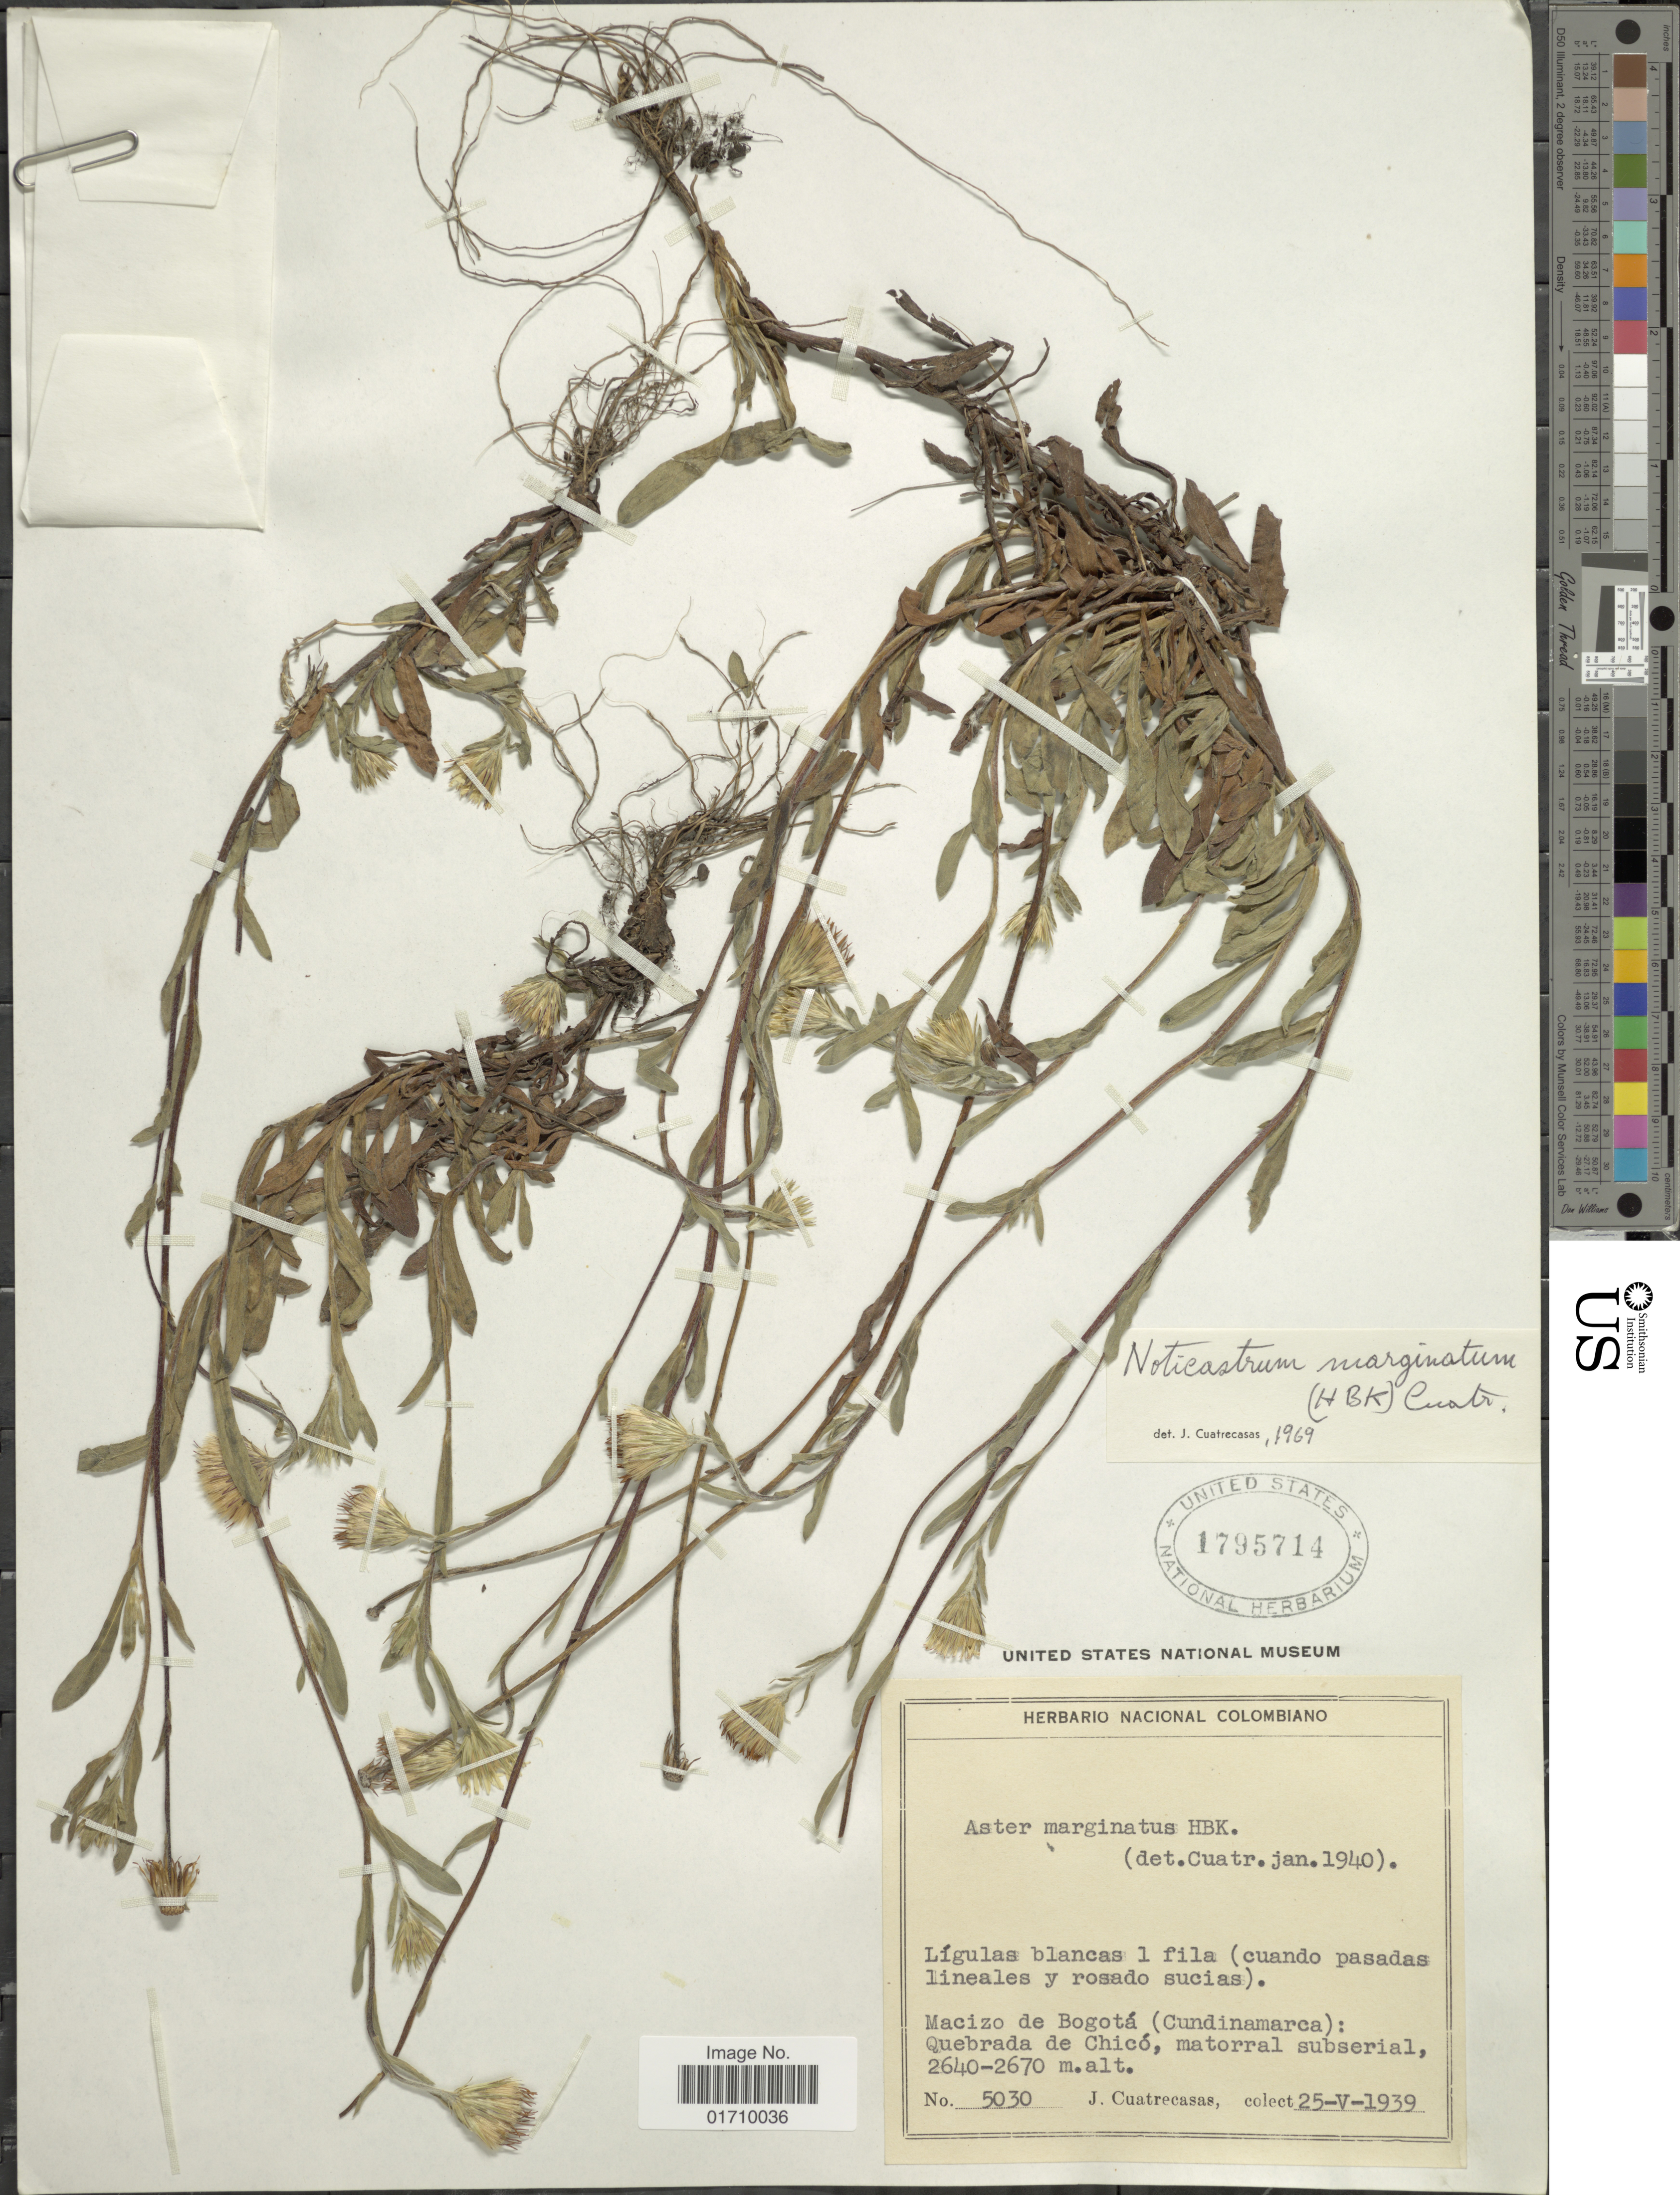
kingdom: Plantae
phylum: Tracheophyta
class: Magnoliopsida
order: Asterales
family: Asteraceae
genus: Noticastrum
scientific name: Noticastrum marginatum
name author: (Kunth) Cuatrec.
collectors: J. Cuatrecasas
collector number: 5030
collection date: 1939-05-25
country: Colombia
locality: Macizo de Bogota (Cundinamarca), Quebrada de Chico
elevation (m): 2640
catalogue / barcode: US 1795714